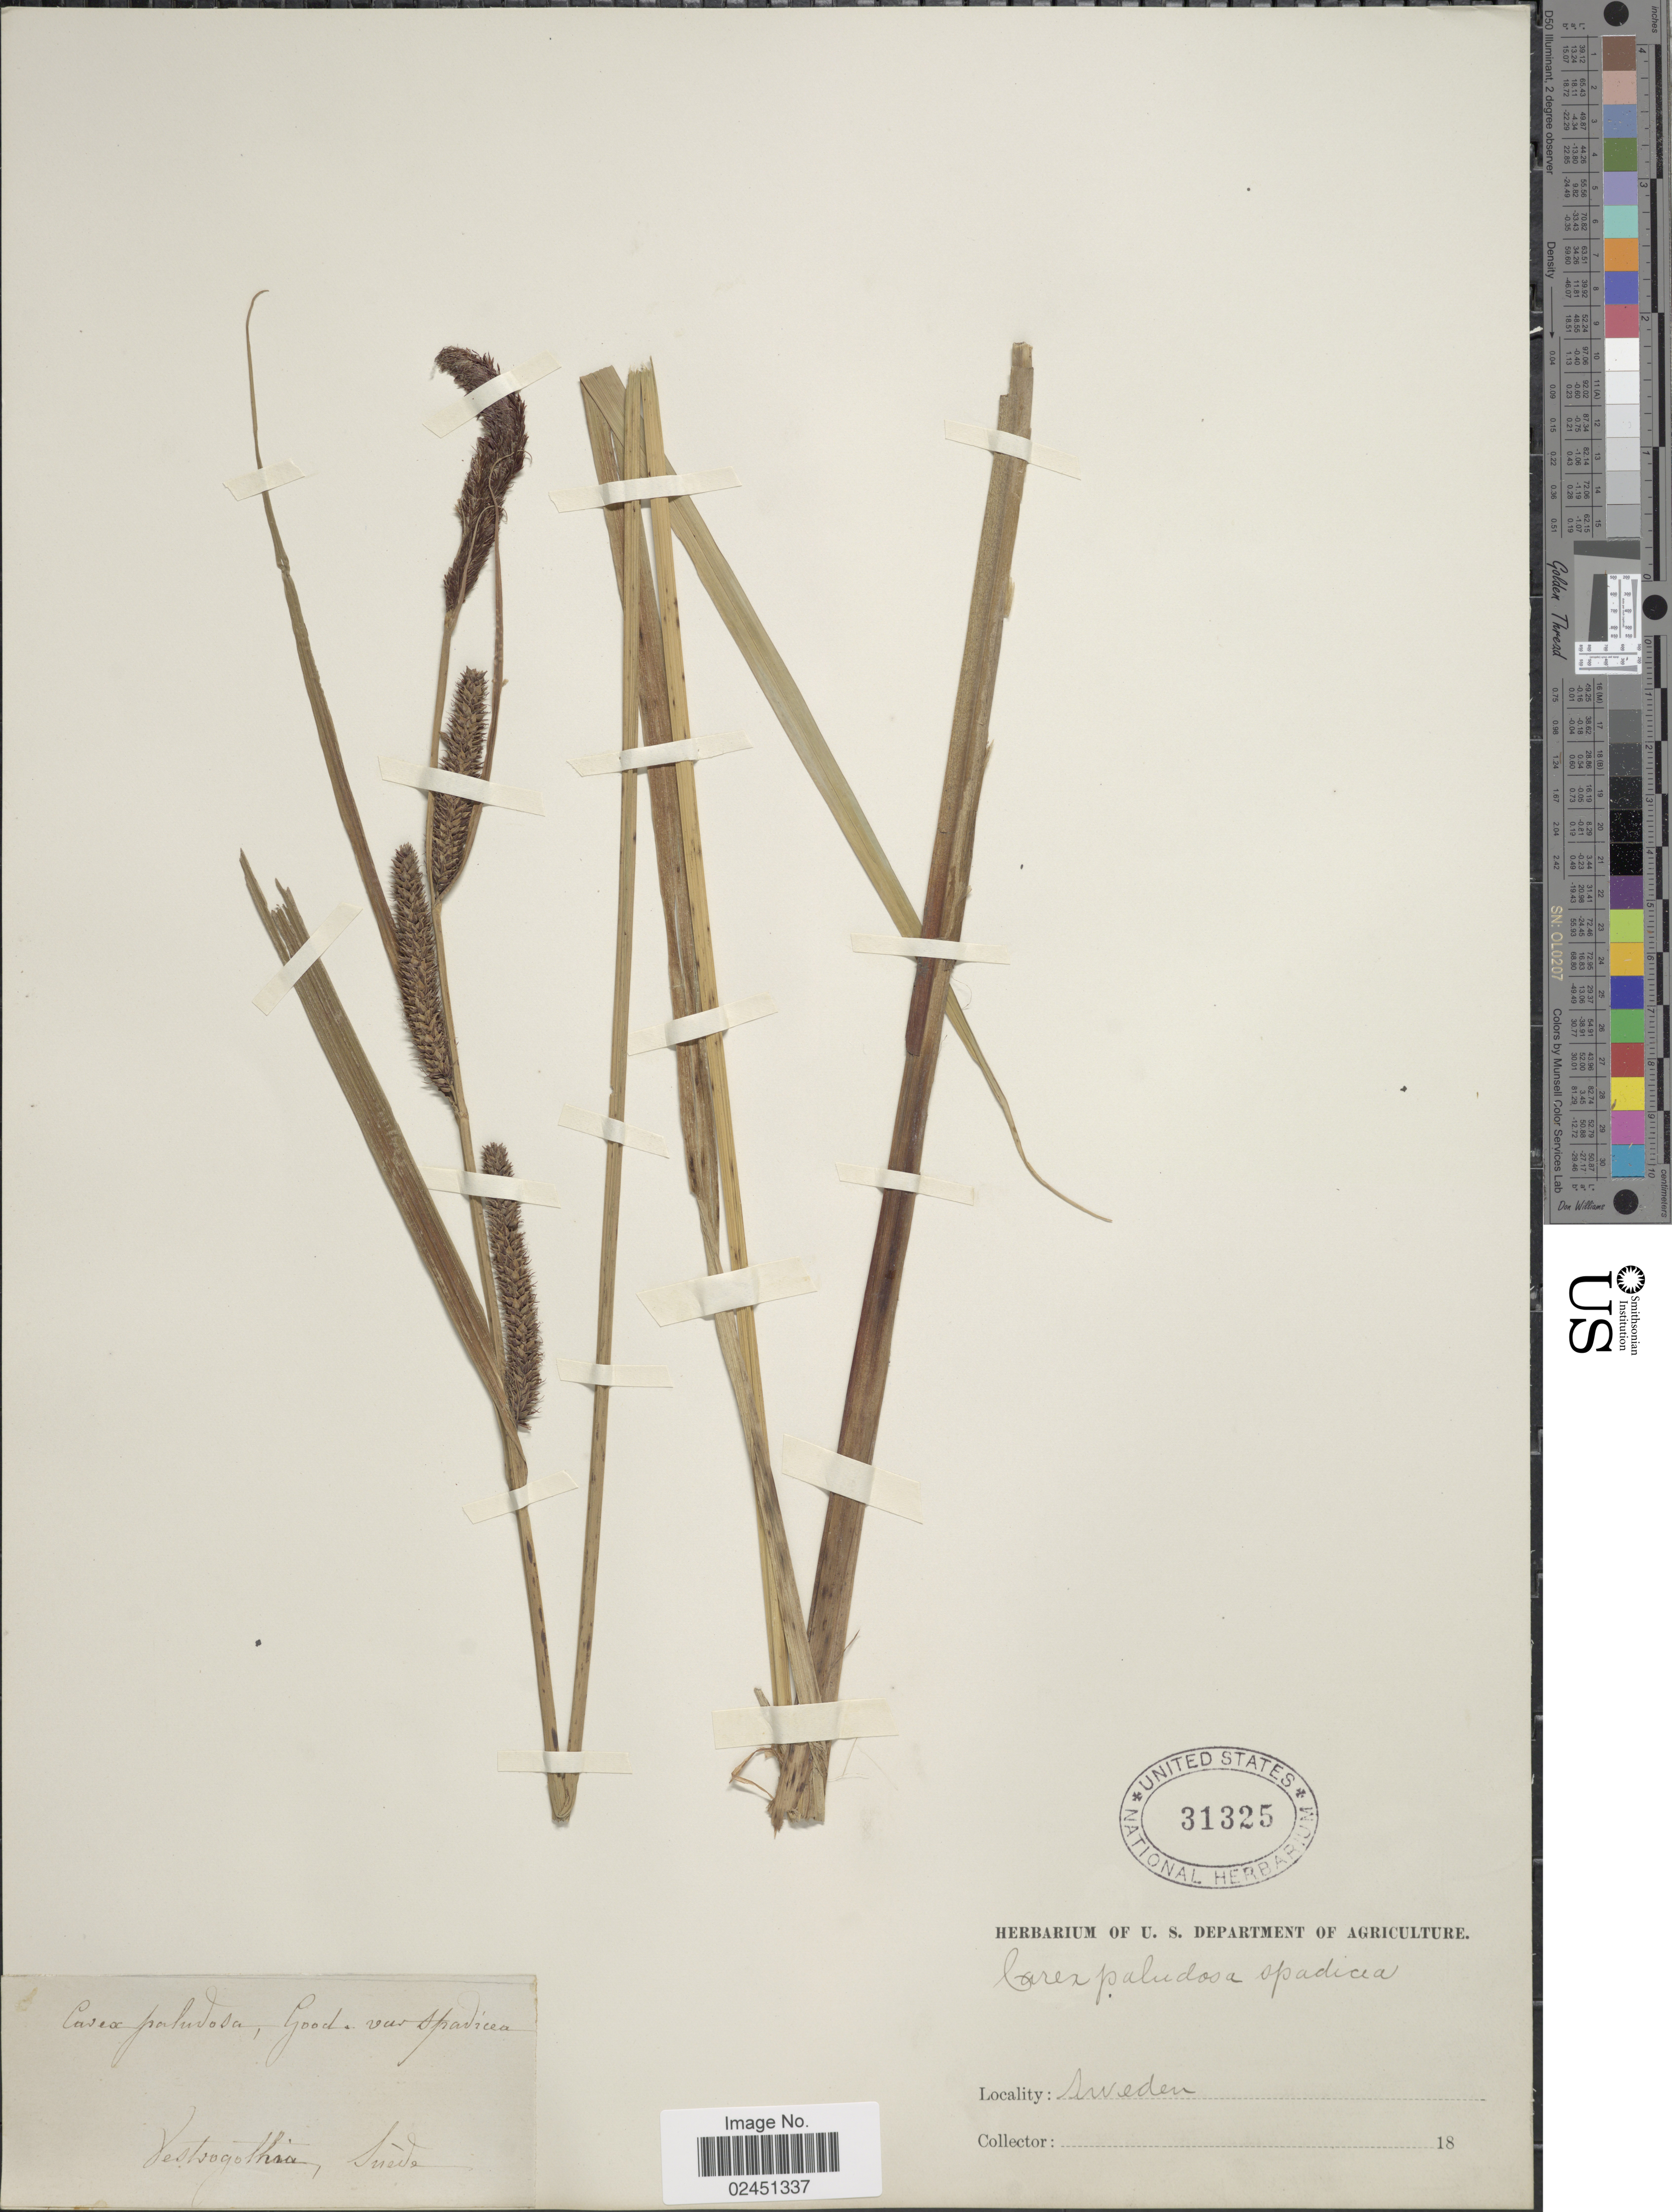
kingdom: Plantae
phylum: Tracheophyta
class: Liliopsida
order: Poales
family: Cyperaceae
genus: Carex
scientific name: Carex acutiformis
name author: Ehrh.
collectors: ex herb. U. S. Department of Agriculture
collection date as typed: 18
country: Sweden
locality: Vestrogothia [interpreted], Suede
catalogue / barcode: US 31325